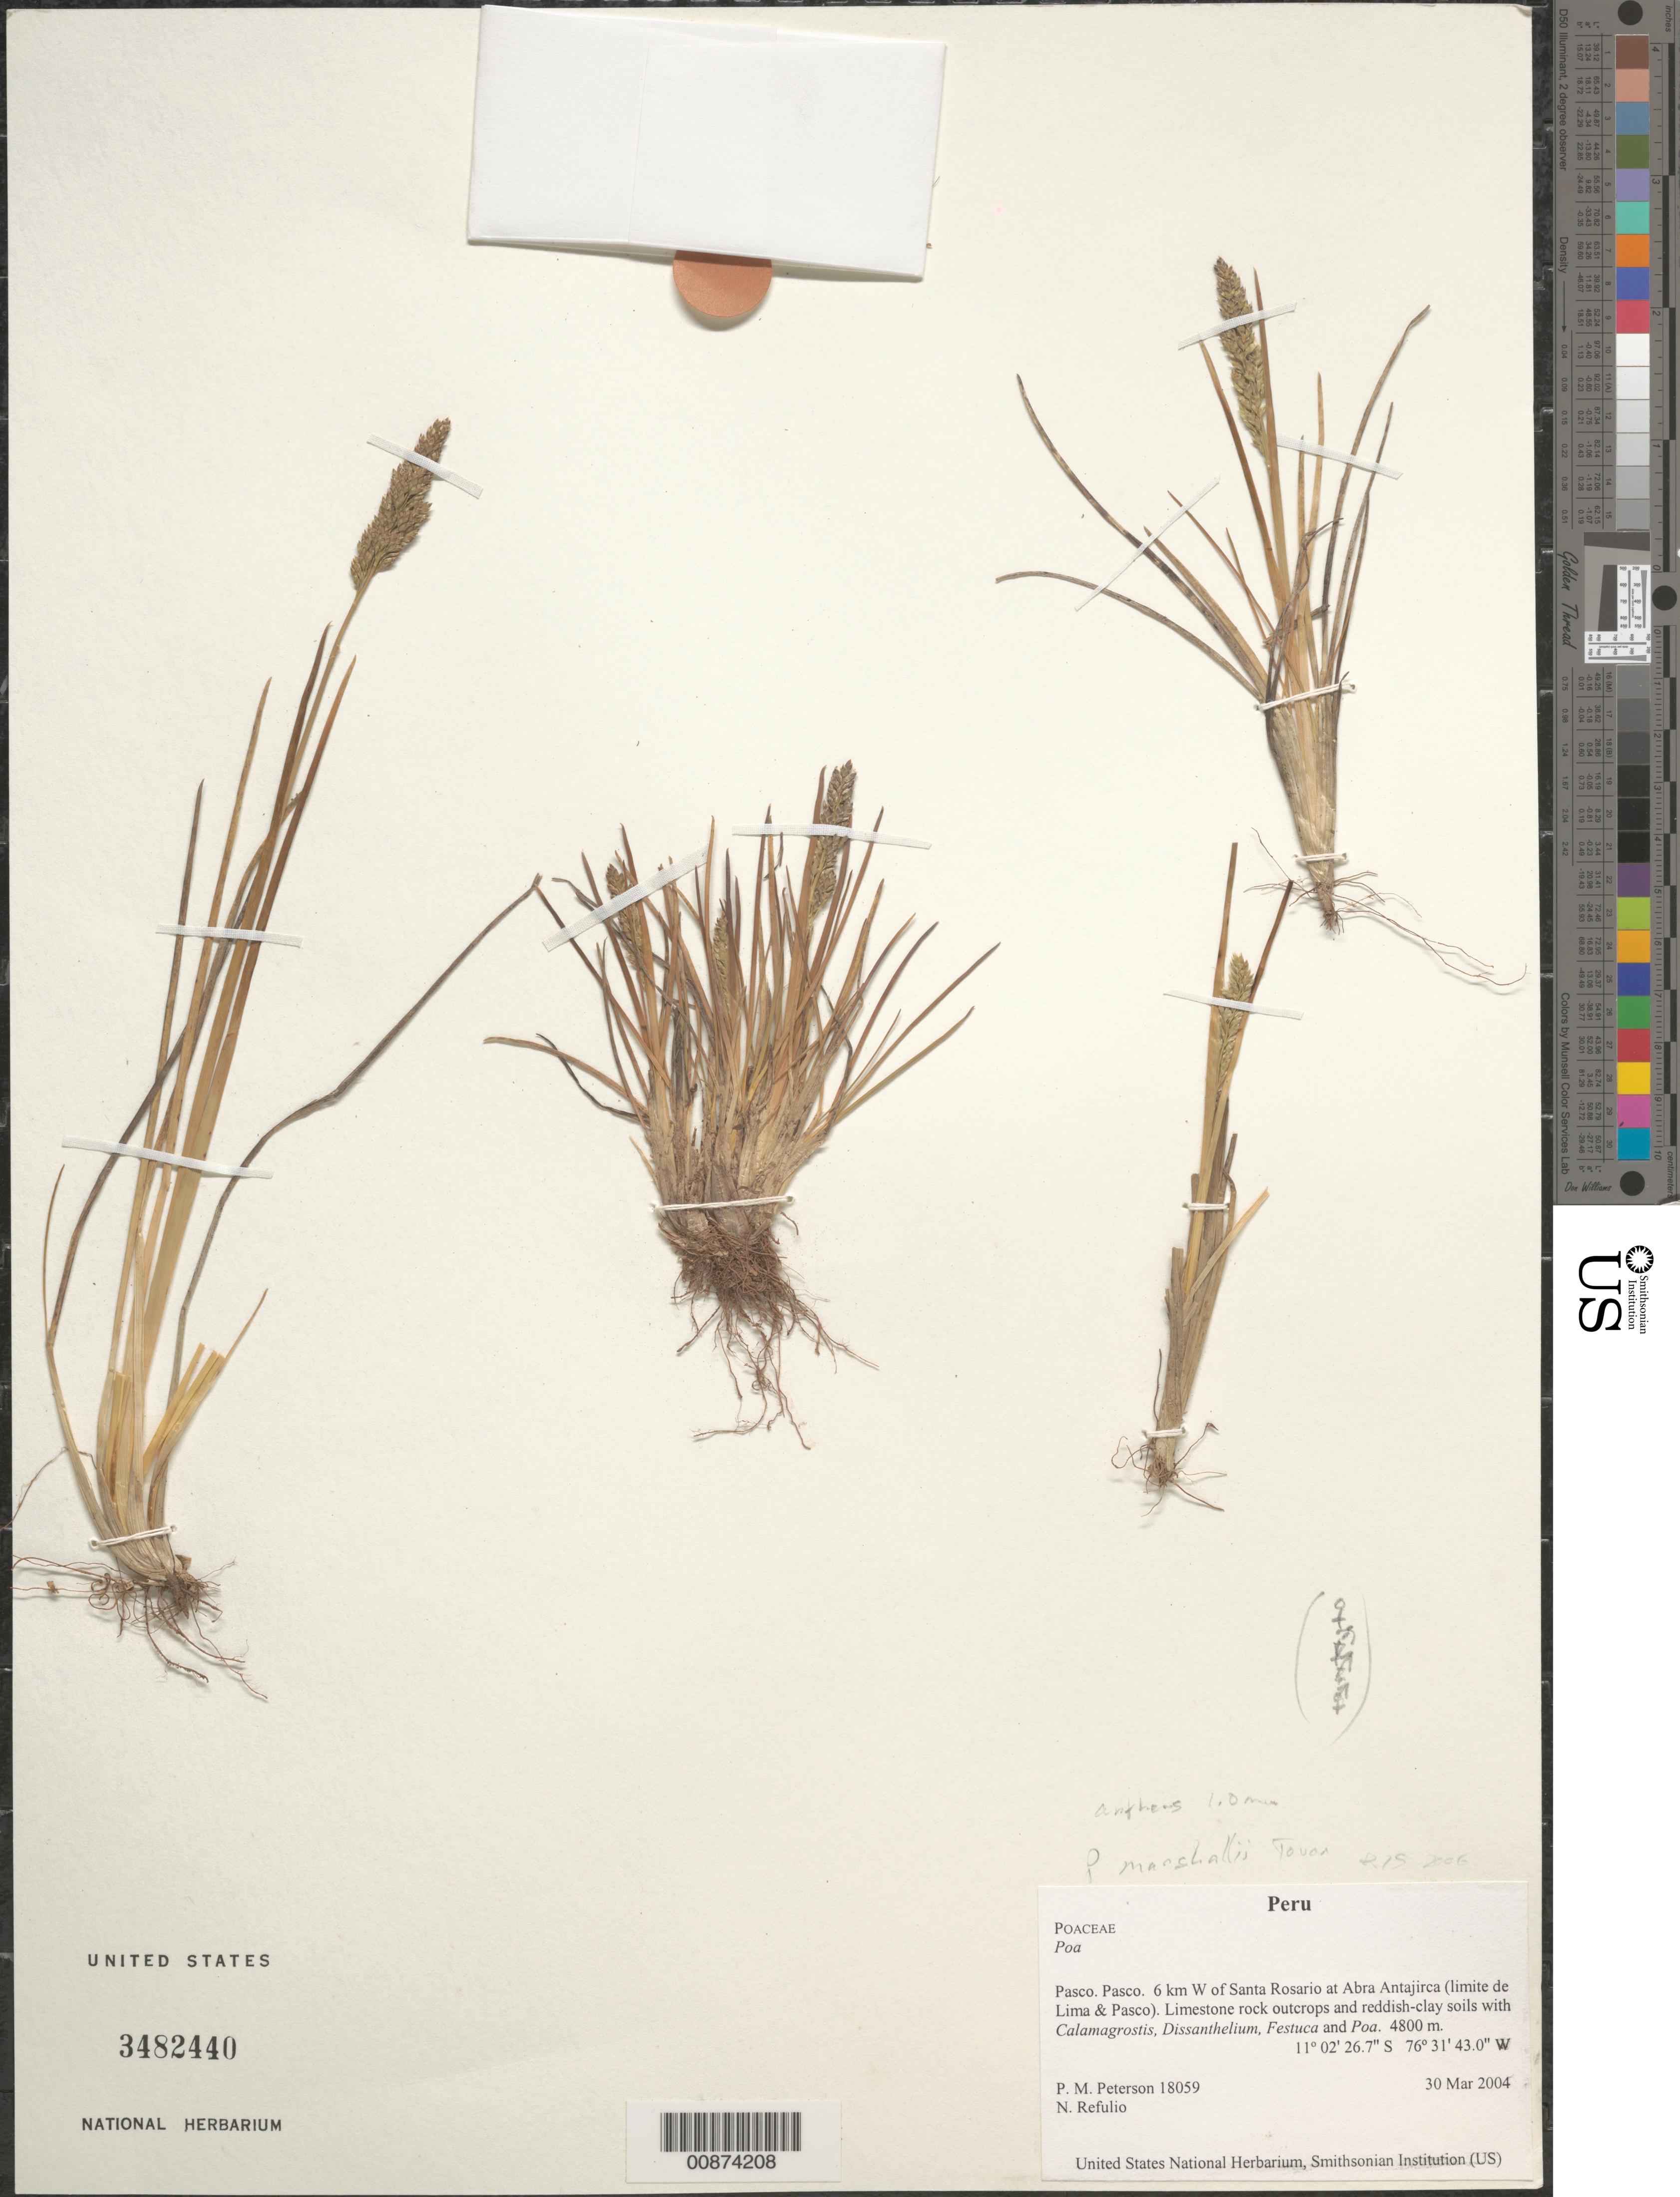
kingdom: Plantae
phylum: Tracheophyta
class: Liliopsida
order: Poales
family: Poaceae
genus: Poa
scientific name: Poa marshallii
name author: Tovar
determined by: Soreng, Robert J., Research Associate (BOT), Smithsonian Institution - National Museum of Natural History (UNITED STATES)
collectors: P. M. Peterson & N. Refulio-Rodríguez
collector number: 18059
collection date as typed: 30 Mar 2004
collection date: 2004-03-30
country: Peru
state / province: Pasco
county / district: Pasco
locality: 6 km W of Santa Rosario at Abra Antajirca (limite de Lima & Pasco). Limestone rock outcrops and reddish-clay soils with Calamagrostis, Dissanthelium, Festuca and Poa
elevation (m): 4800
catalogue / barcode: US 3482440